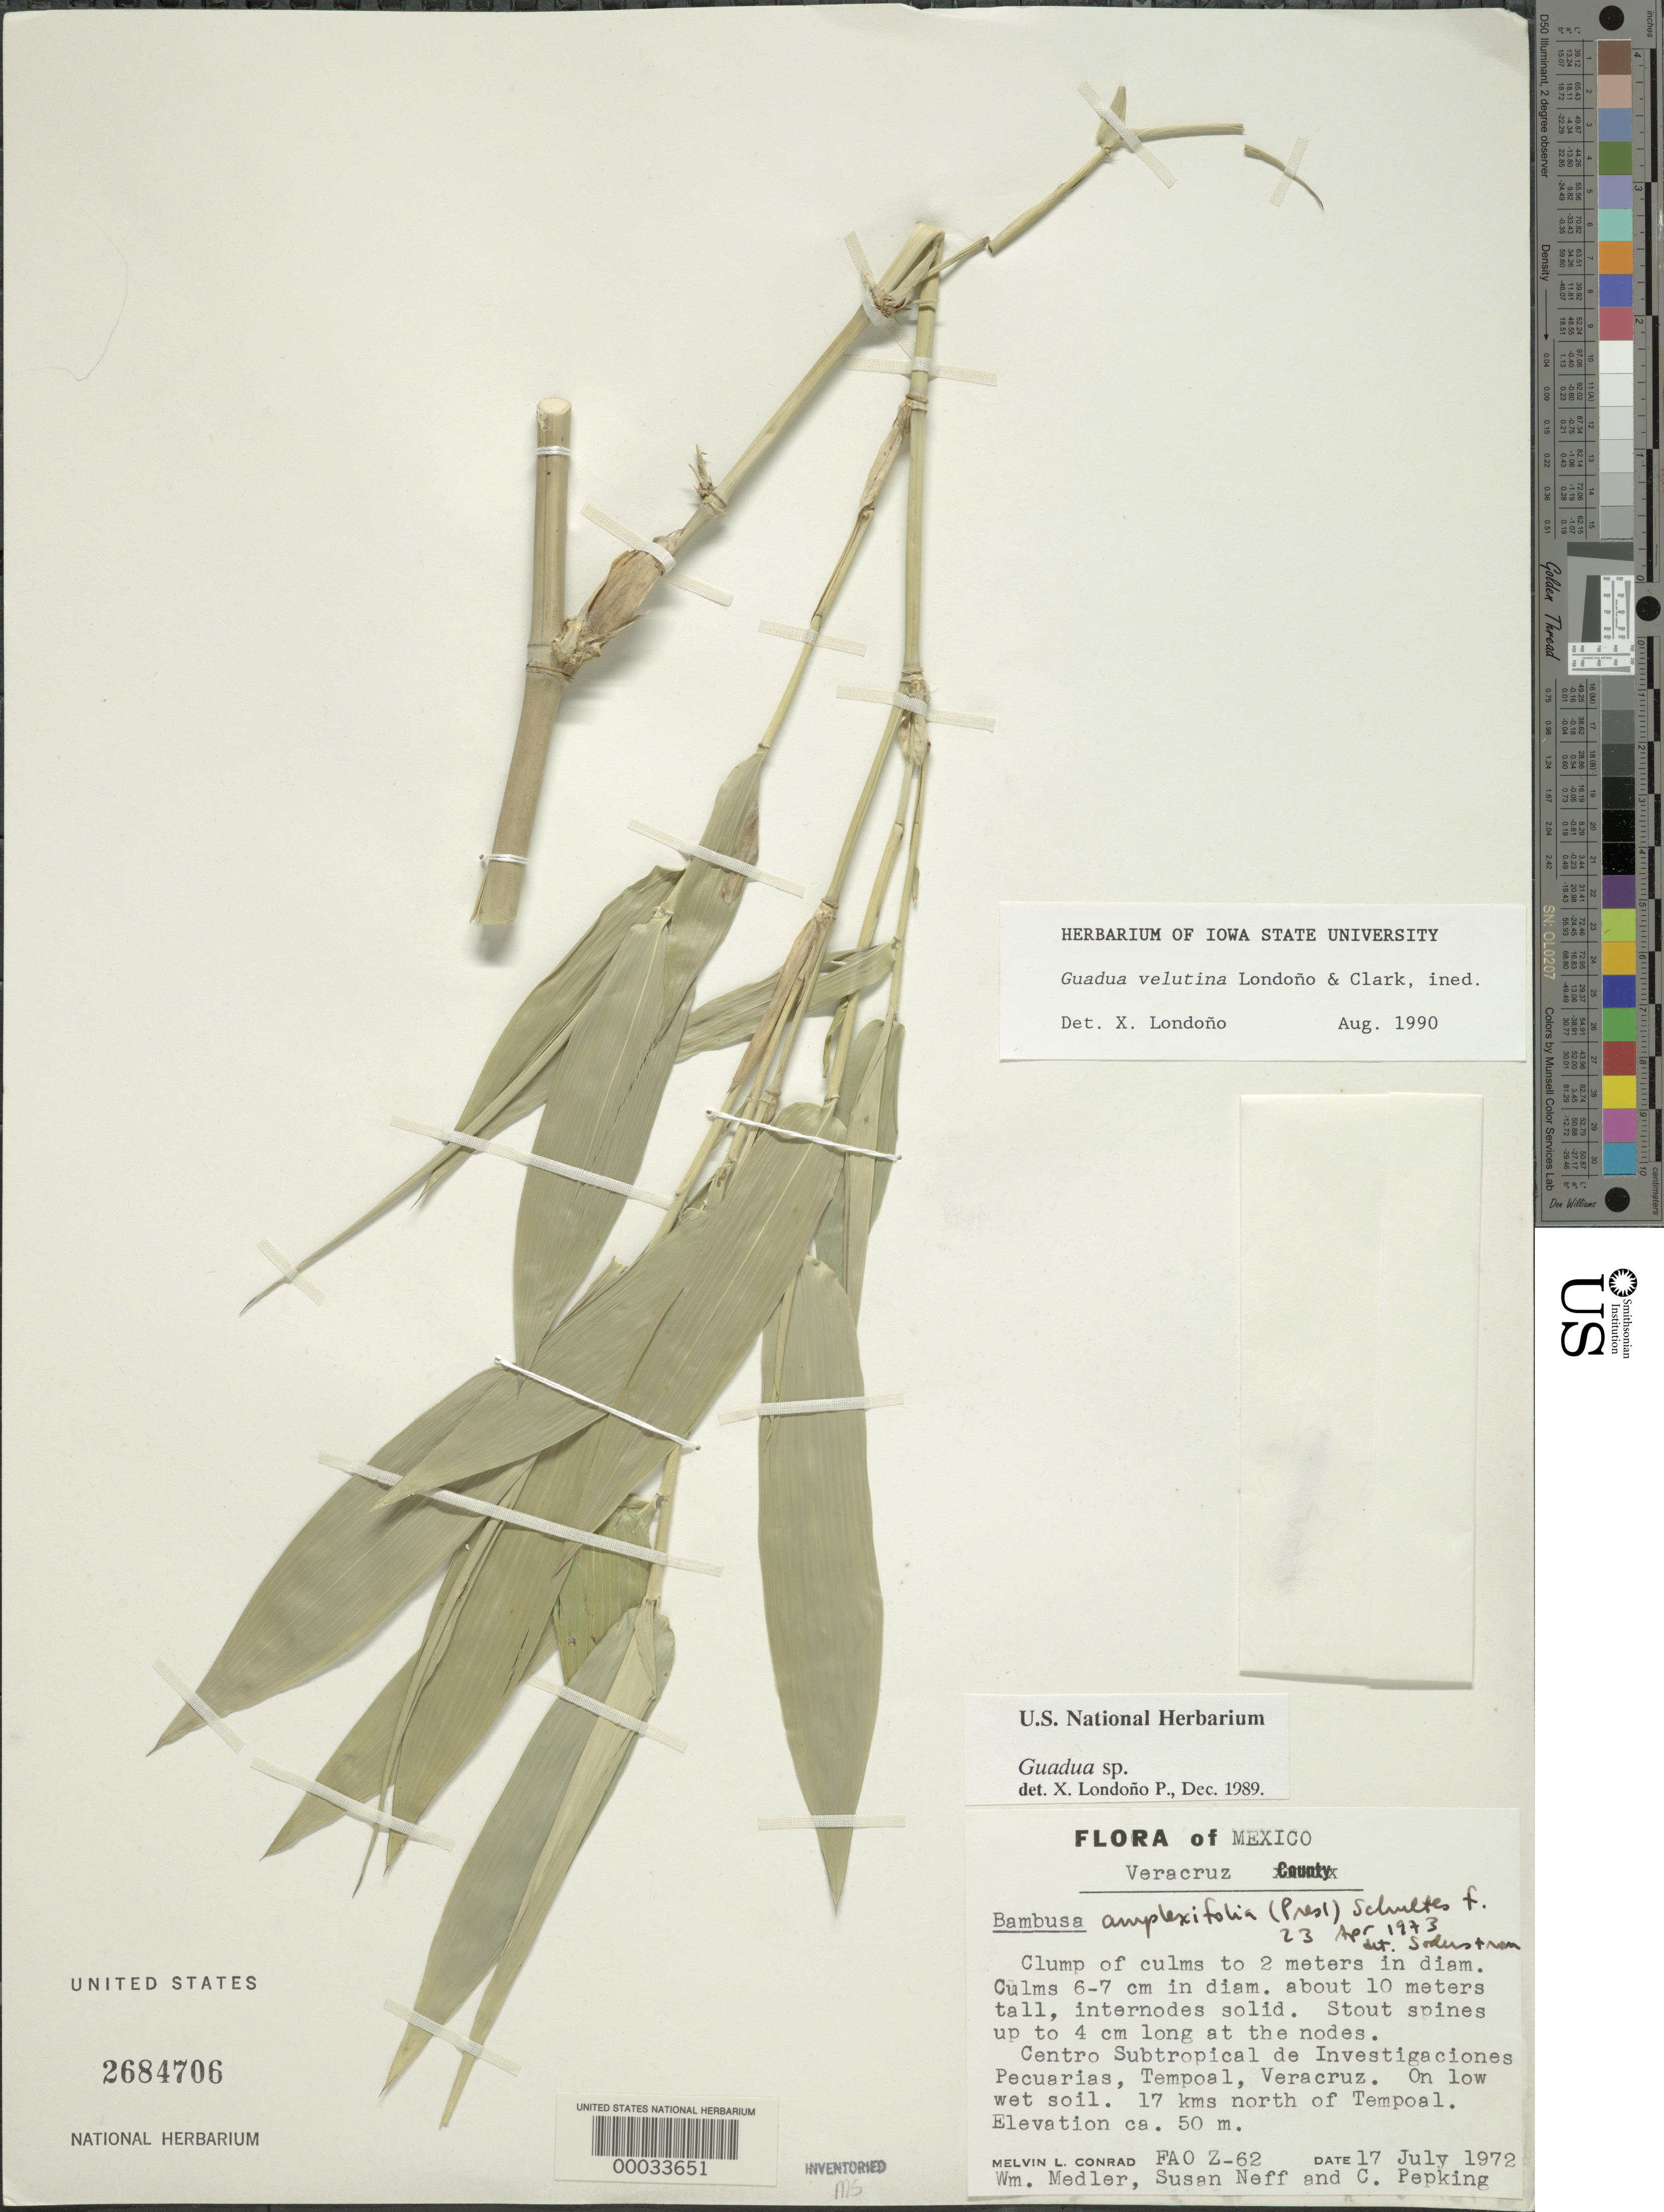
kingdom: Plantae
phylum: Tracheophyta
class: Liliopsida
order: Poales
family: Poaceae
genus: Guadua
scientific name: Guadua velutina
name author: Londoño & L.G. Clark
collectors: M. Conrad, W. Medler, S. Neff & C. Pepking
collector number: Fao Z-62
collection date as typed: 17 Jul 1972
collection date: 1972-07-17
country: Mexico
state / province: Veracruz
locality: Centro subtropical de investigaciones pecuarias, tempoal; 17 km N of tempoal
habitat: On low wet soil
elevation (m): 50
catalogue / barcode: US 2684706